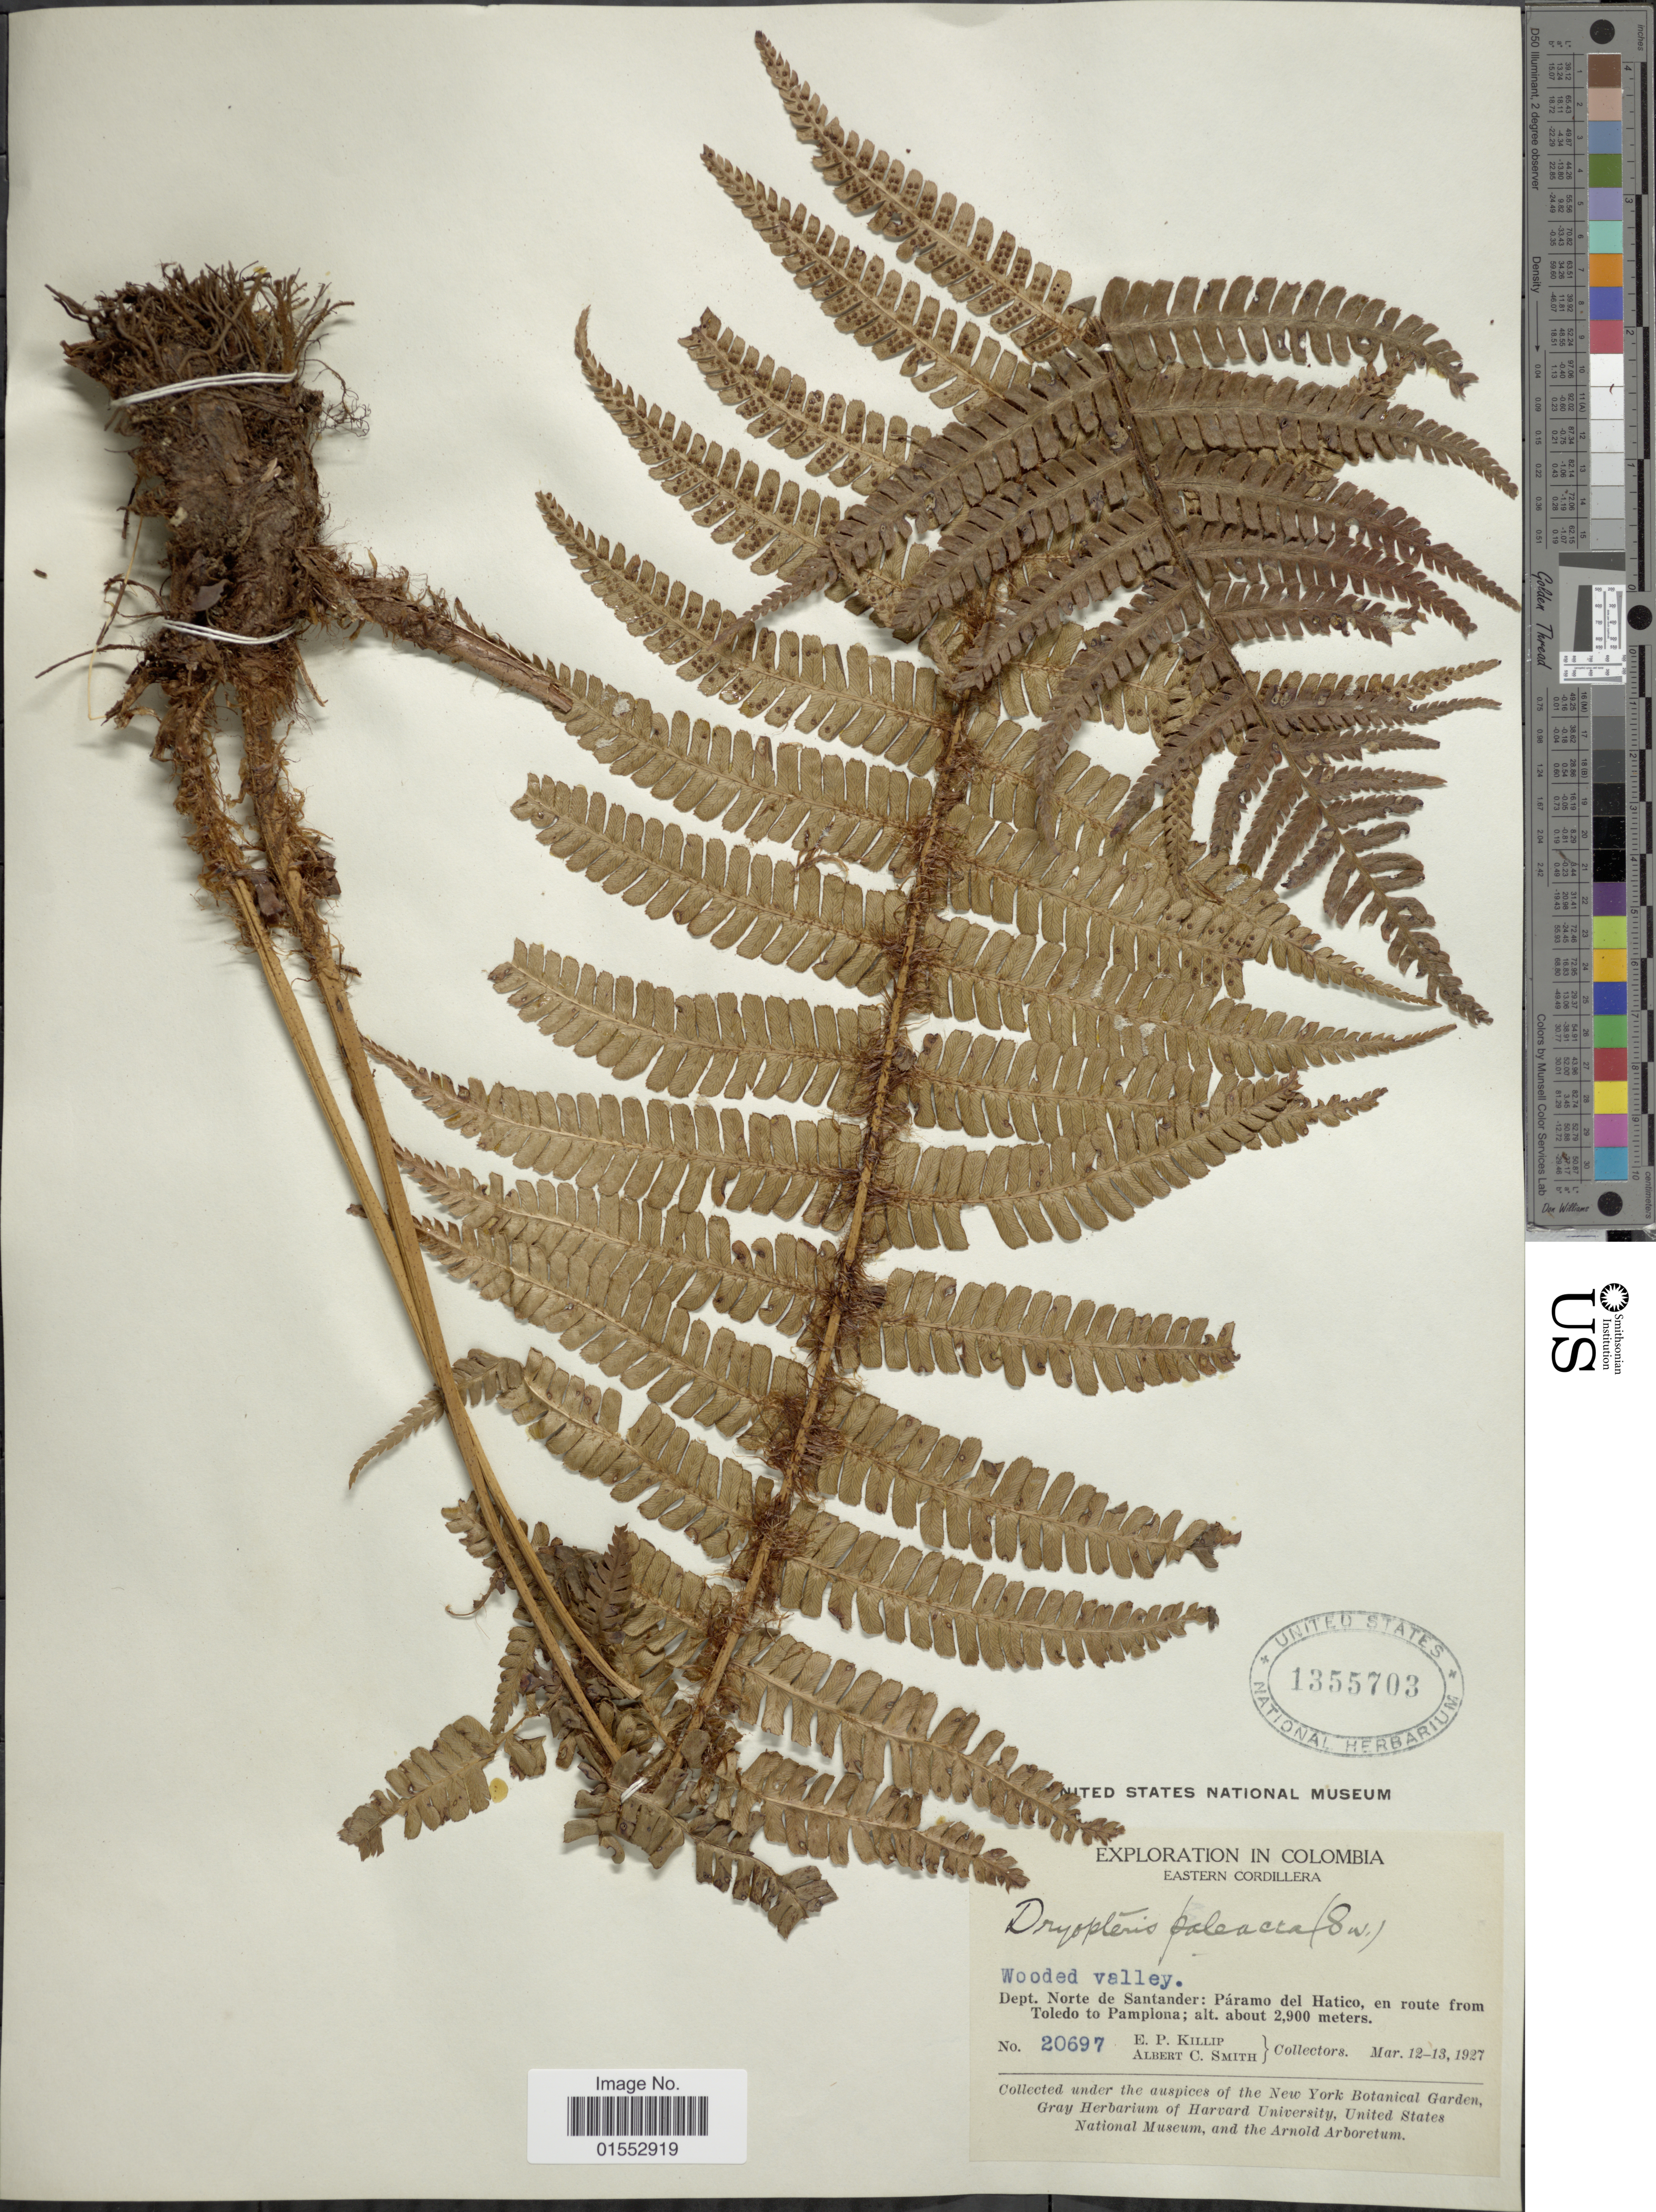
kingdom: Plantae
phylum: Tracheophyta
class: Polypodiopsida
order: Polypodiales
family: Dryopteridaceae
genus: Dryopteris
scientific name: Dryopteris wallichiana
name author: (Spreng.) Hyl.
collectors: E. P. Killip & A. C. Smith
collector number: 20697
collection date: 1927-03-12/1927-03-13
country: Colombia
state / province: Norte de Santander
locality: Eastern Cordillera. Dept. Norte de Santander: Paramo del Hatico, en route from Toledo to Pamplona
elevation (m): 2900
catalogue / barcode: US 1355703